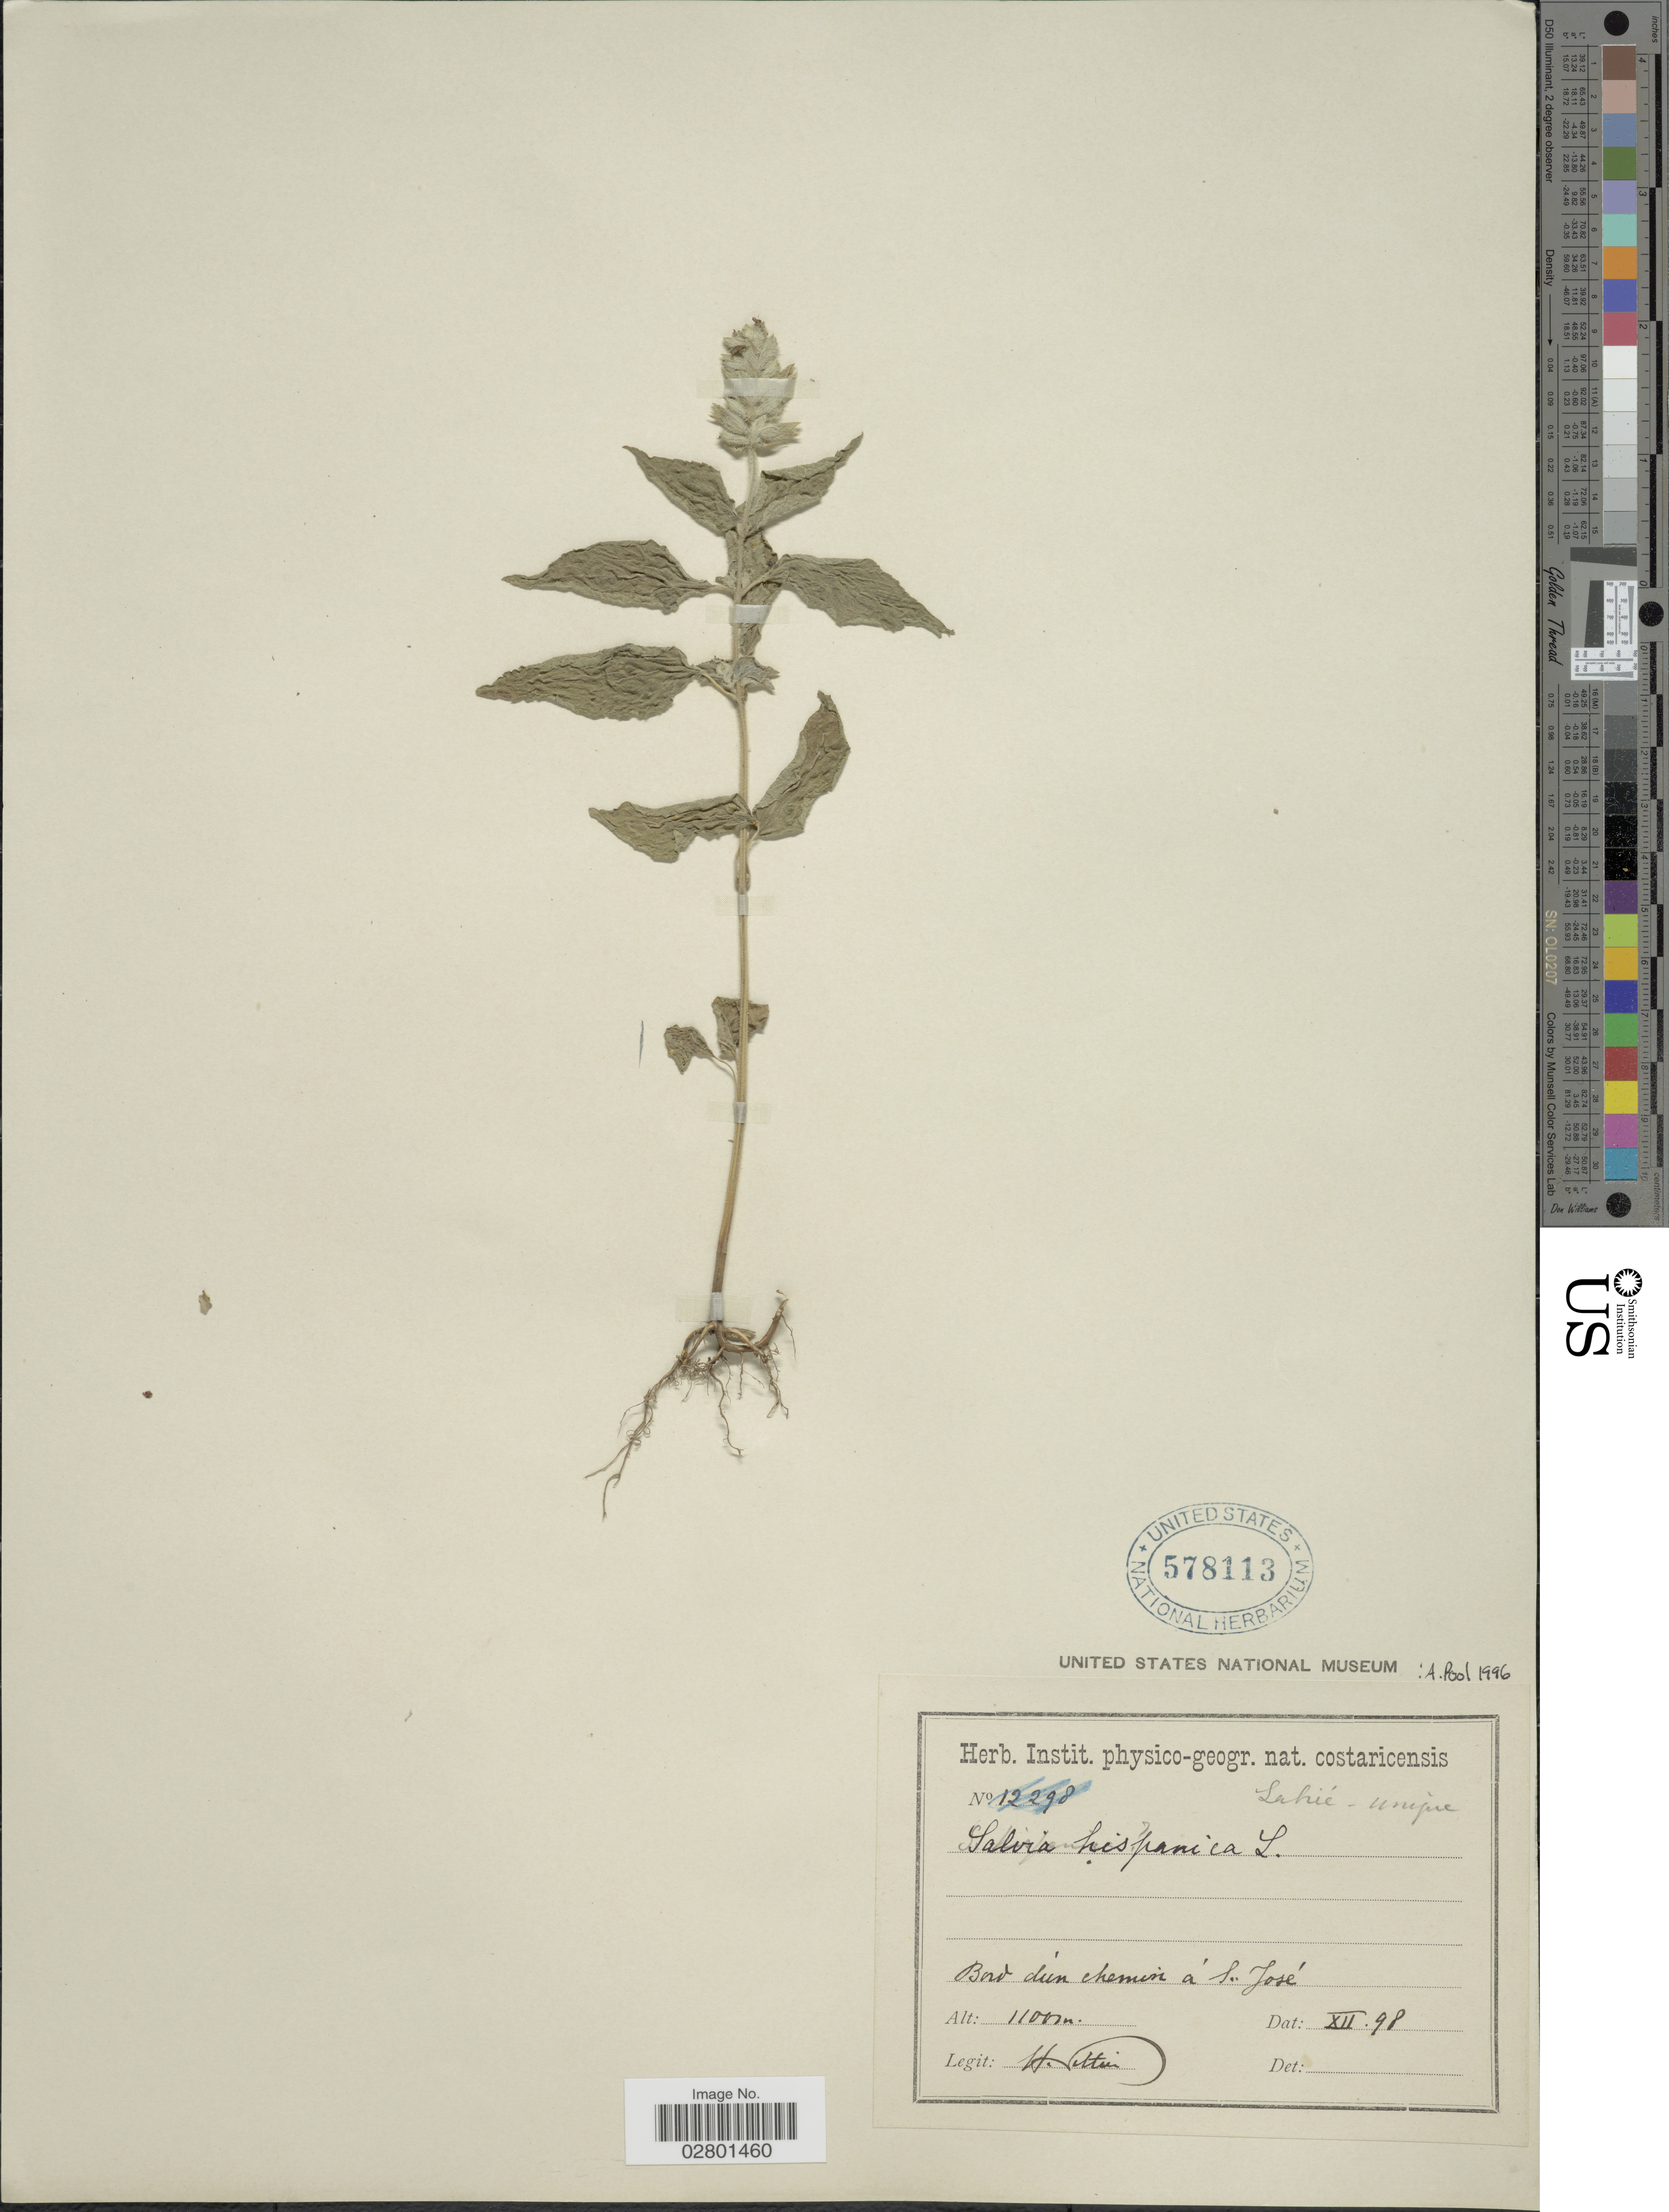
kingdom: Plantae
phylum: Tracheophyta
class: Magnoliopsida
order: Lamiales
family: Lamiaceae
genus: Salvia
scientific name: Salvia hispanica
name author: L.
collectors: J. Vetter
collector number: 12298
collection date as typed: Transcribed d/m/y: /12/98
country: Costa Rica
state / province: San José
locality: Bord dún chemin á S. José.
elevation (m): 1100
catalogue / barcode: US 578113